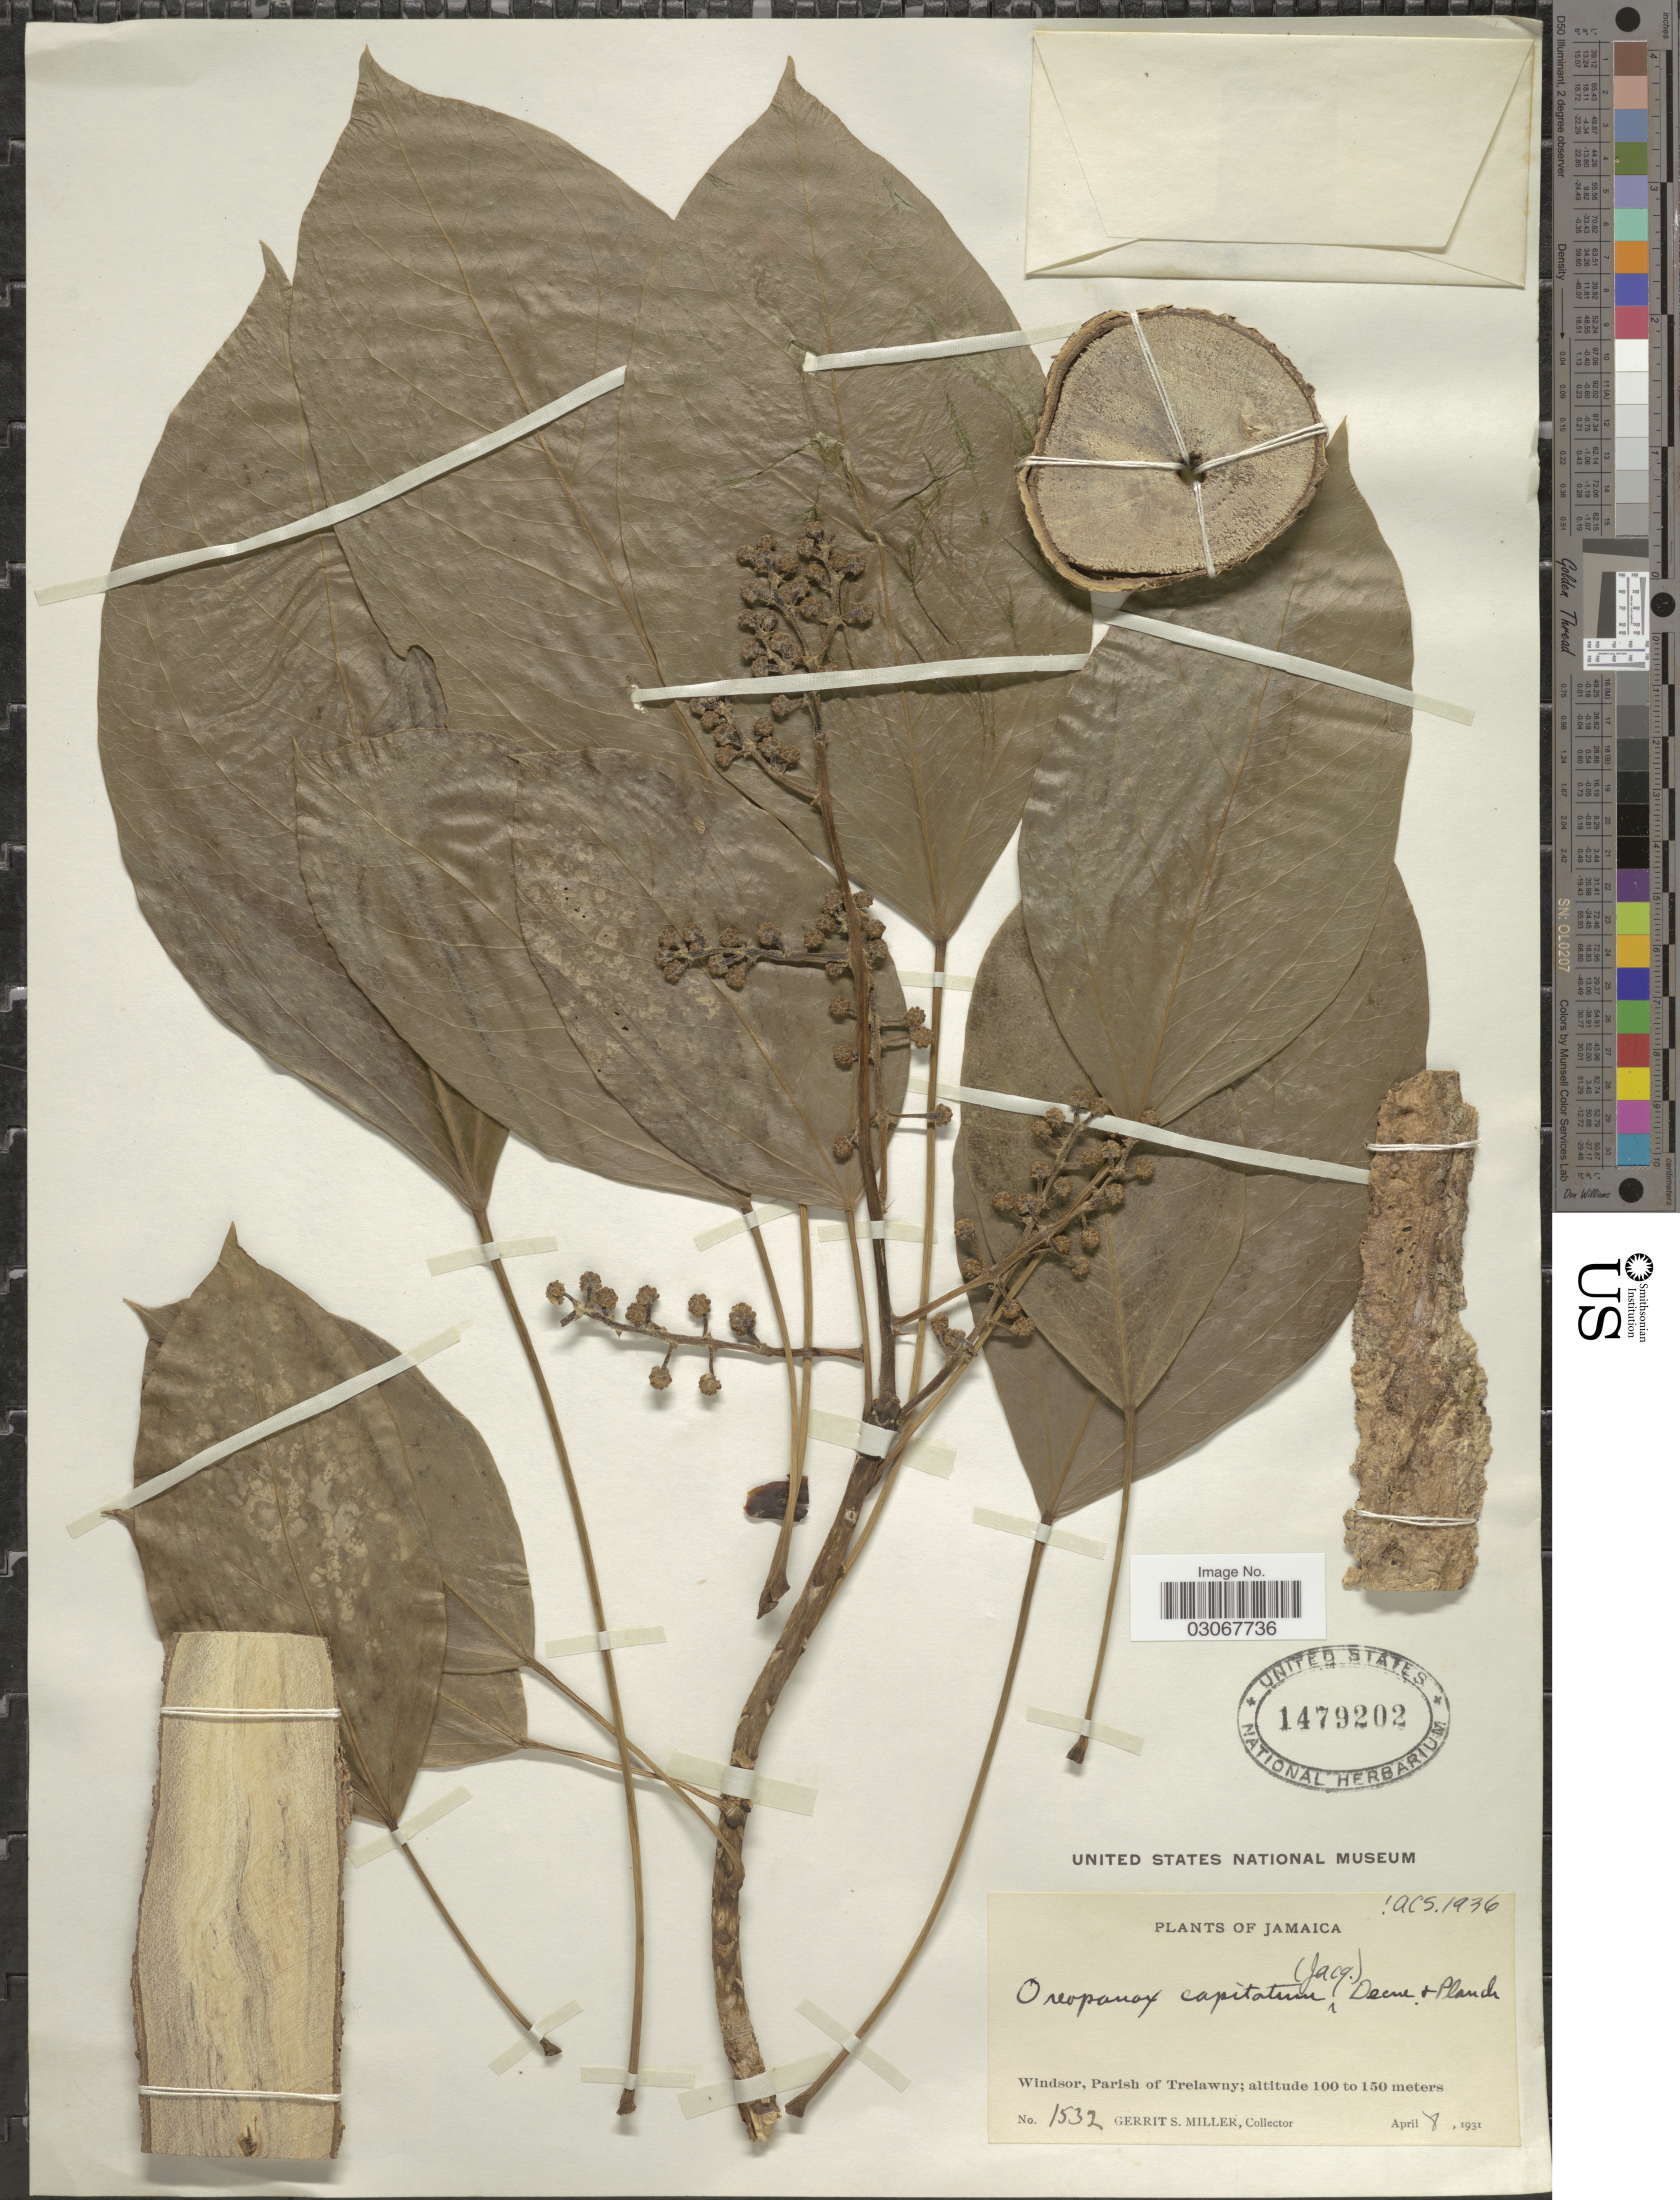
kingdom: Plantae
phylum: Tracheophyta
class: Magnoliopsida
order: Apiales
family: Araliaceae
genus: Oreopanax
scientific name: Oreopanax capitatus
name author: (Jacq.) Decne. & Planch.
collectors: G. S. Miller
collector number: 1532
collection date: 1931-04-08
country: Jamaica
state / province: Trelawny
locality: Windsor, Parish of Trelawny.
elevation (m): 100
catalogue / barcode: US 1479202